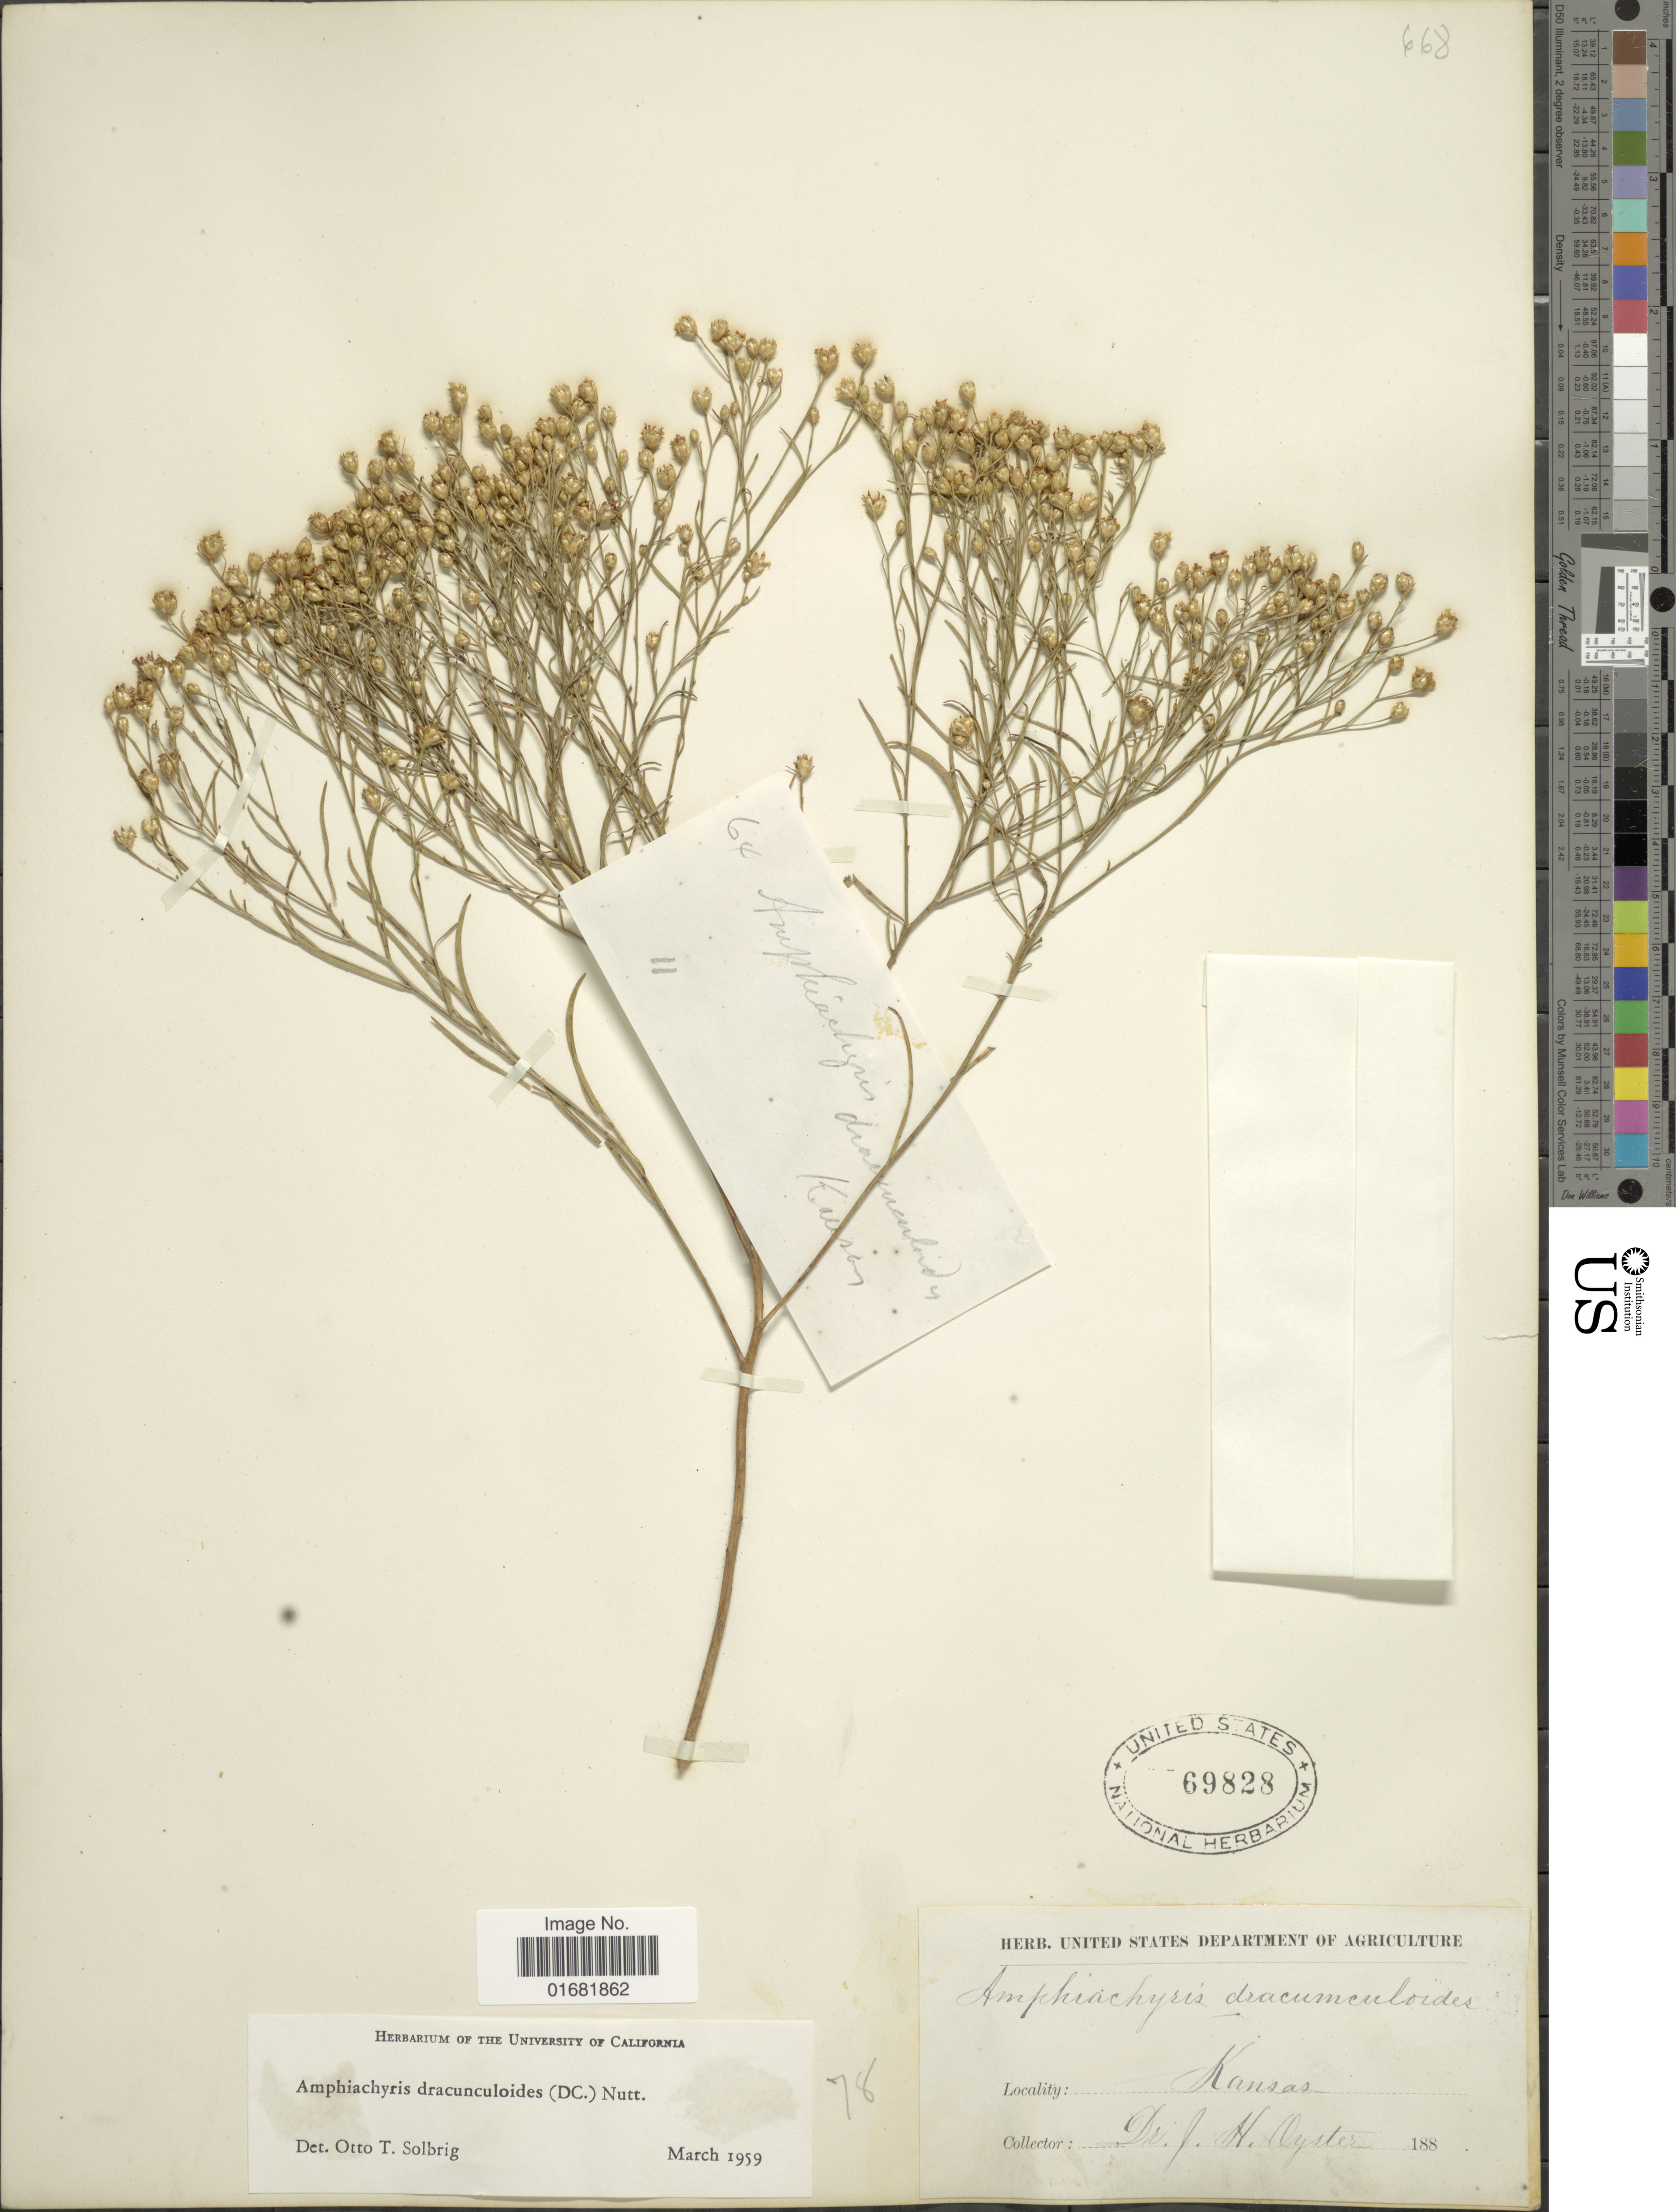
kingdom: Plantae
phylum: Tracheophyta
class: Magnoliopsida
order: Asterales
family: Asteraceae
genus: Amphiachyris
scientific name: Amphiachyris dracunculoides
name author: (DC.) Nutt.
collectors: J. H. Oyster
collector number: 64?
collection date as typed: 188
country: United States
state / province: Kansas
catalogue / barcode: US 69828